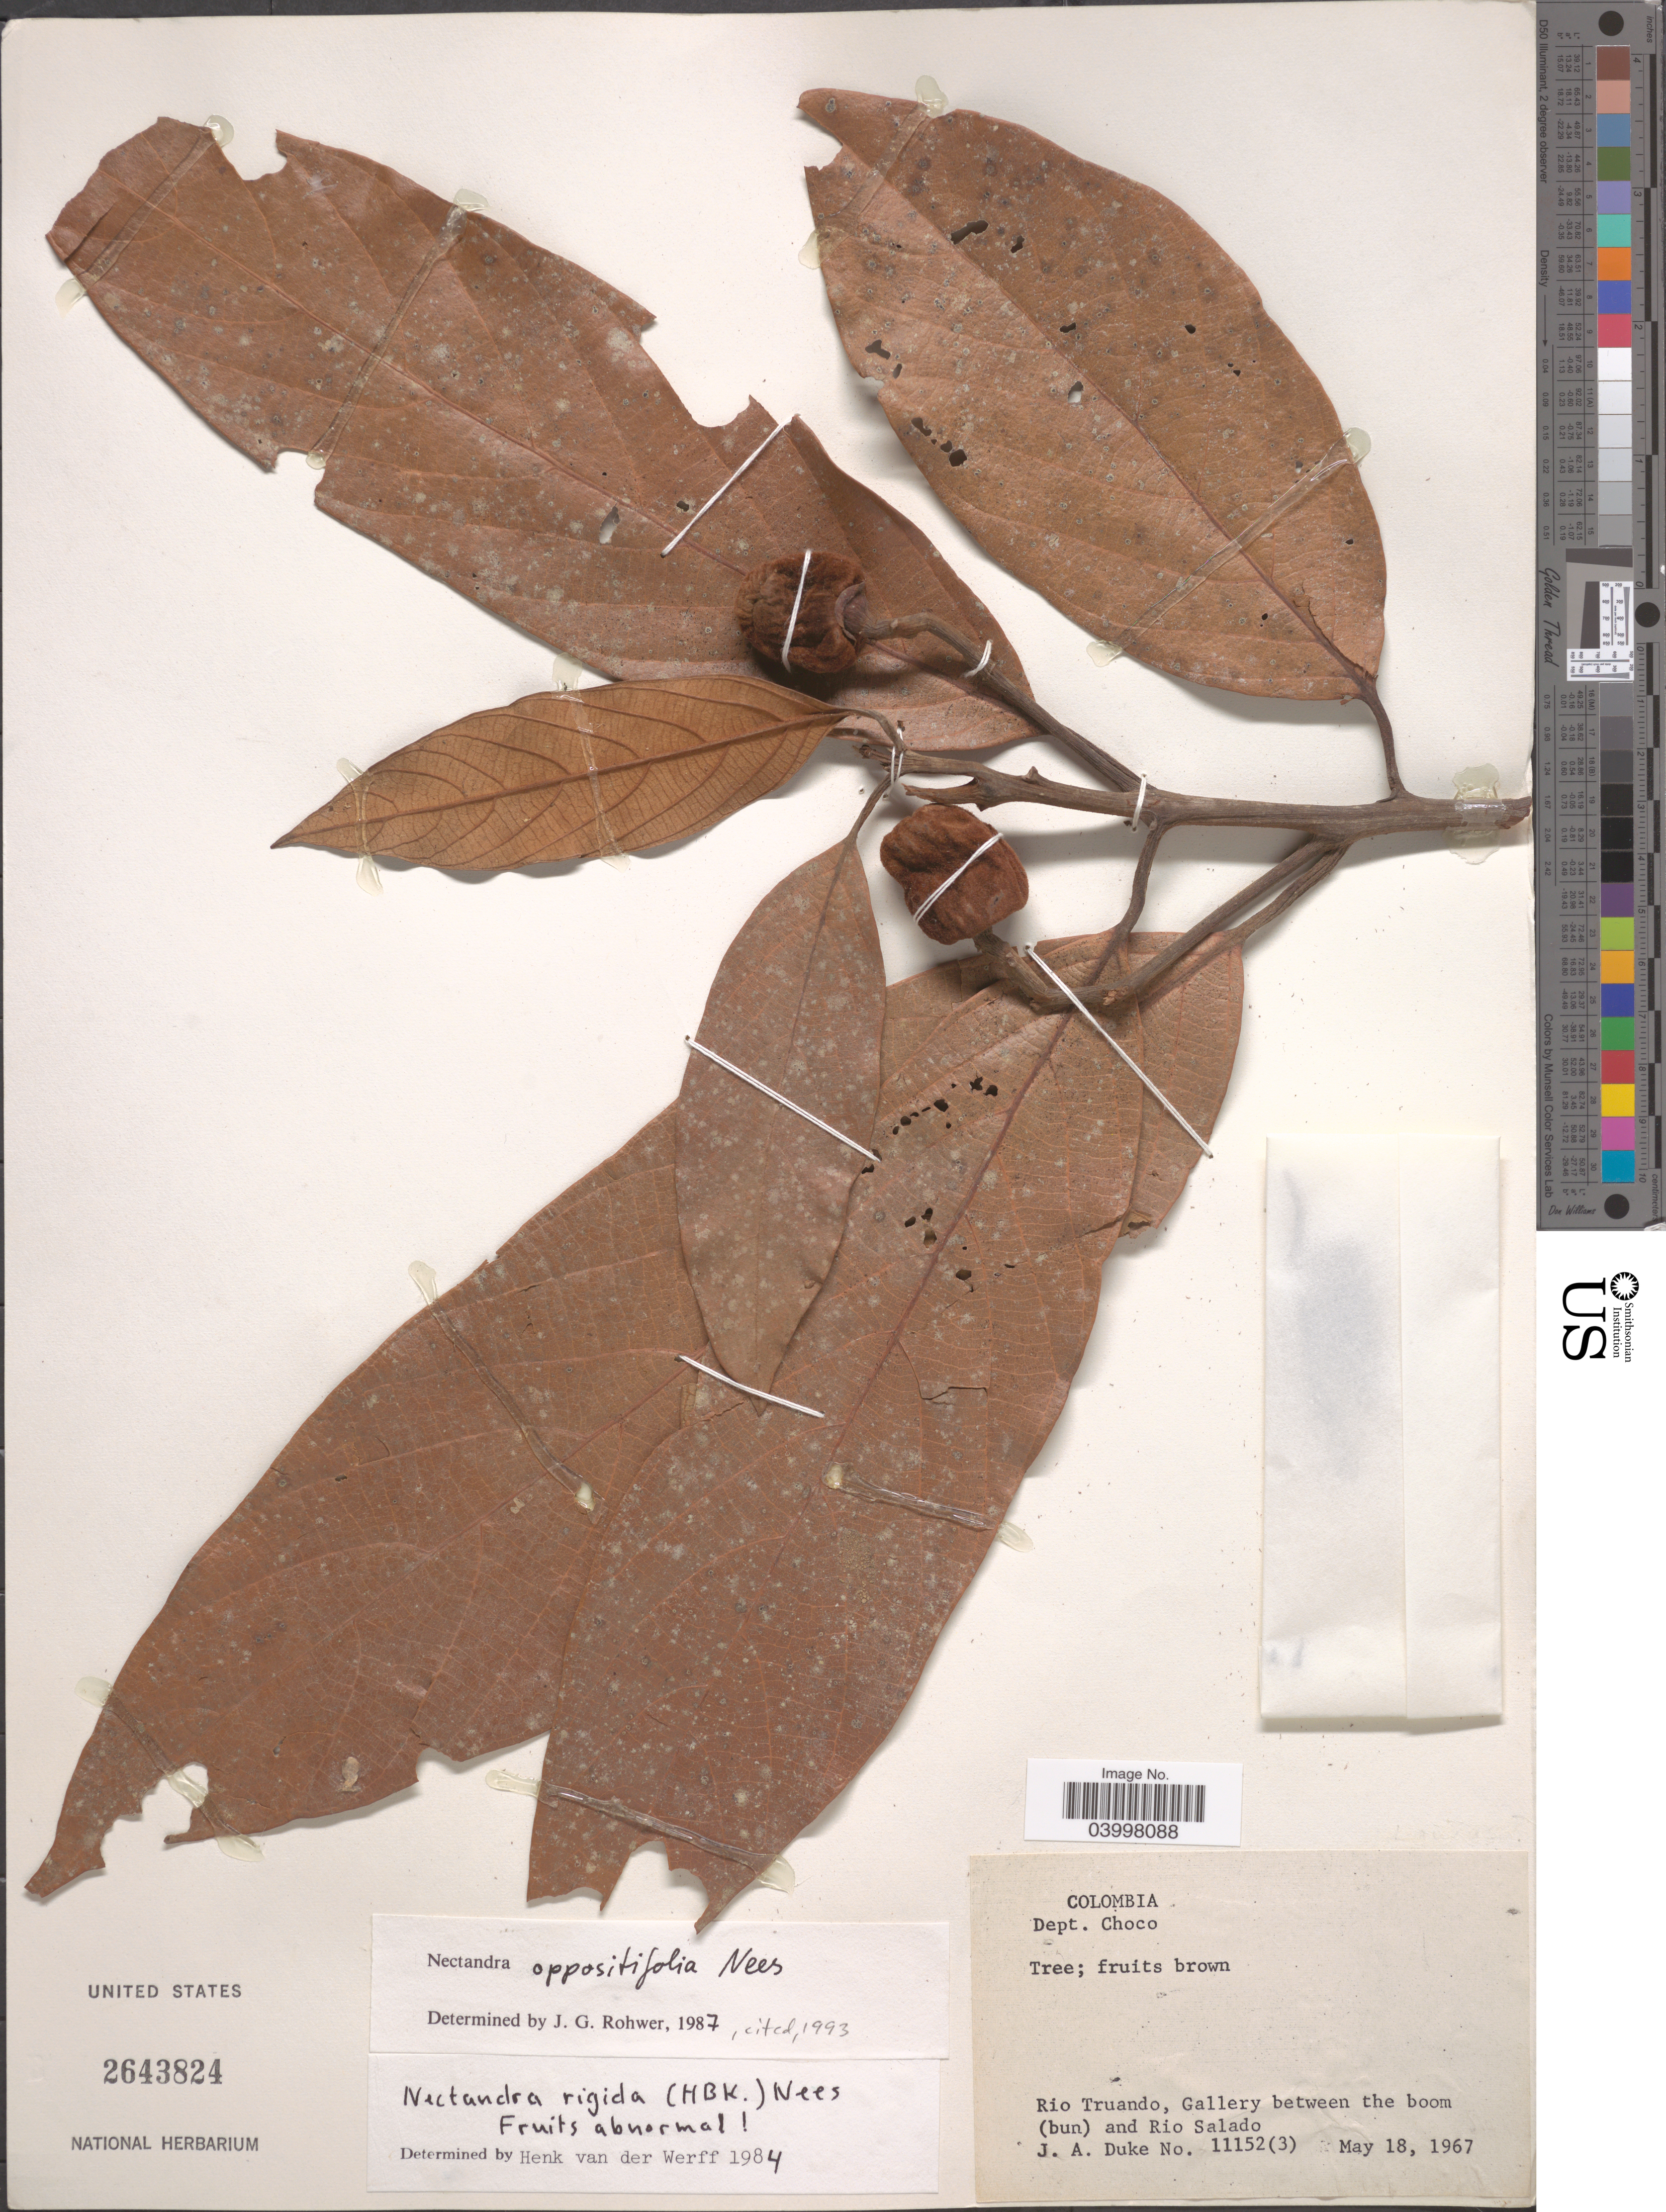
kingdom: Plantae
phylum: Tracheophyta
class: Magnoliopsida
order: Laurales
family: Lauraceae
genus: Nectandra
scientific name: Nectandra oppositifolia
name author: Nees & Mart.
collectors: J. A. Duke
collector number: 11152(3)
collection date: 1967-05-18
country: Colombia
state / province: Chocó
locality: Dept. Choco. Rio Truando, Gallery between the boom (bun) and Rio Salado.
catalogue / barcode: US 2643824